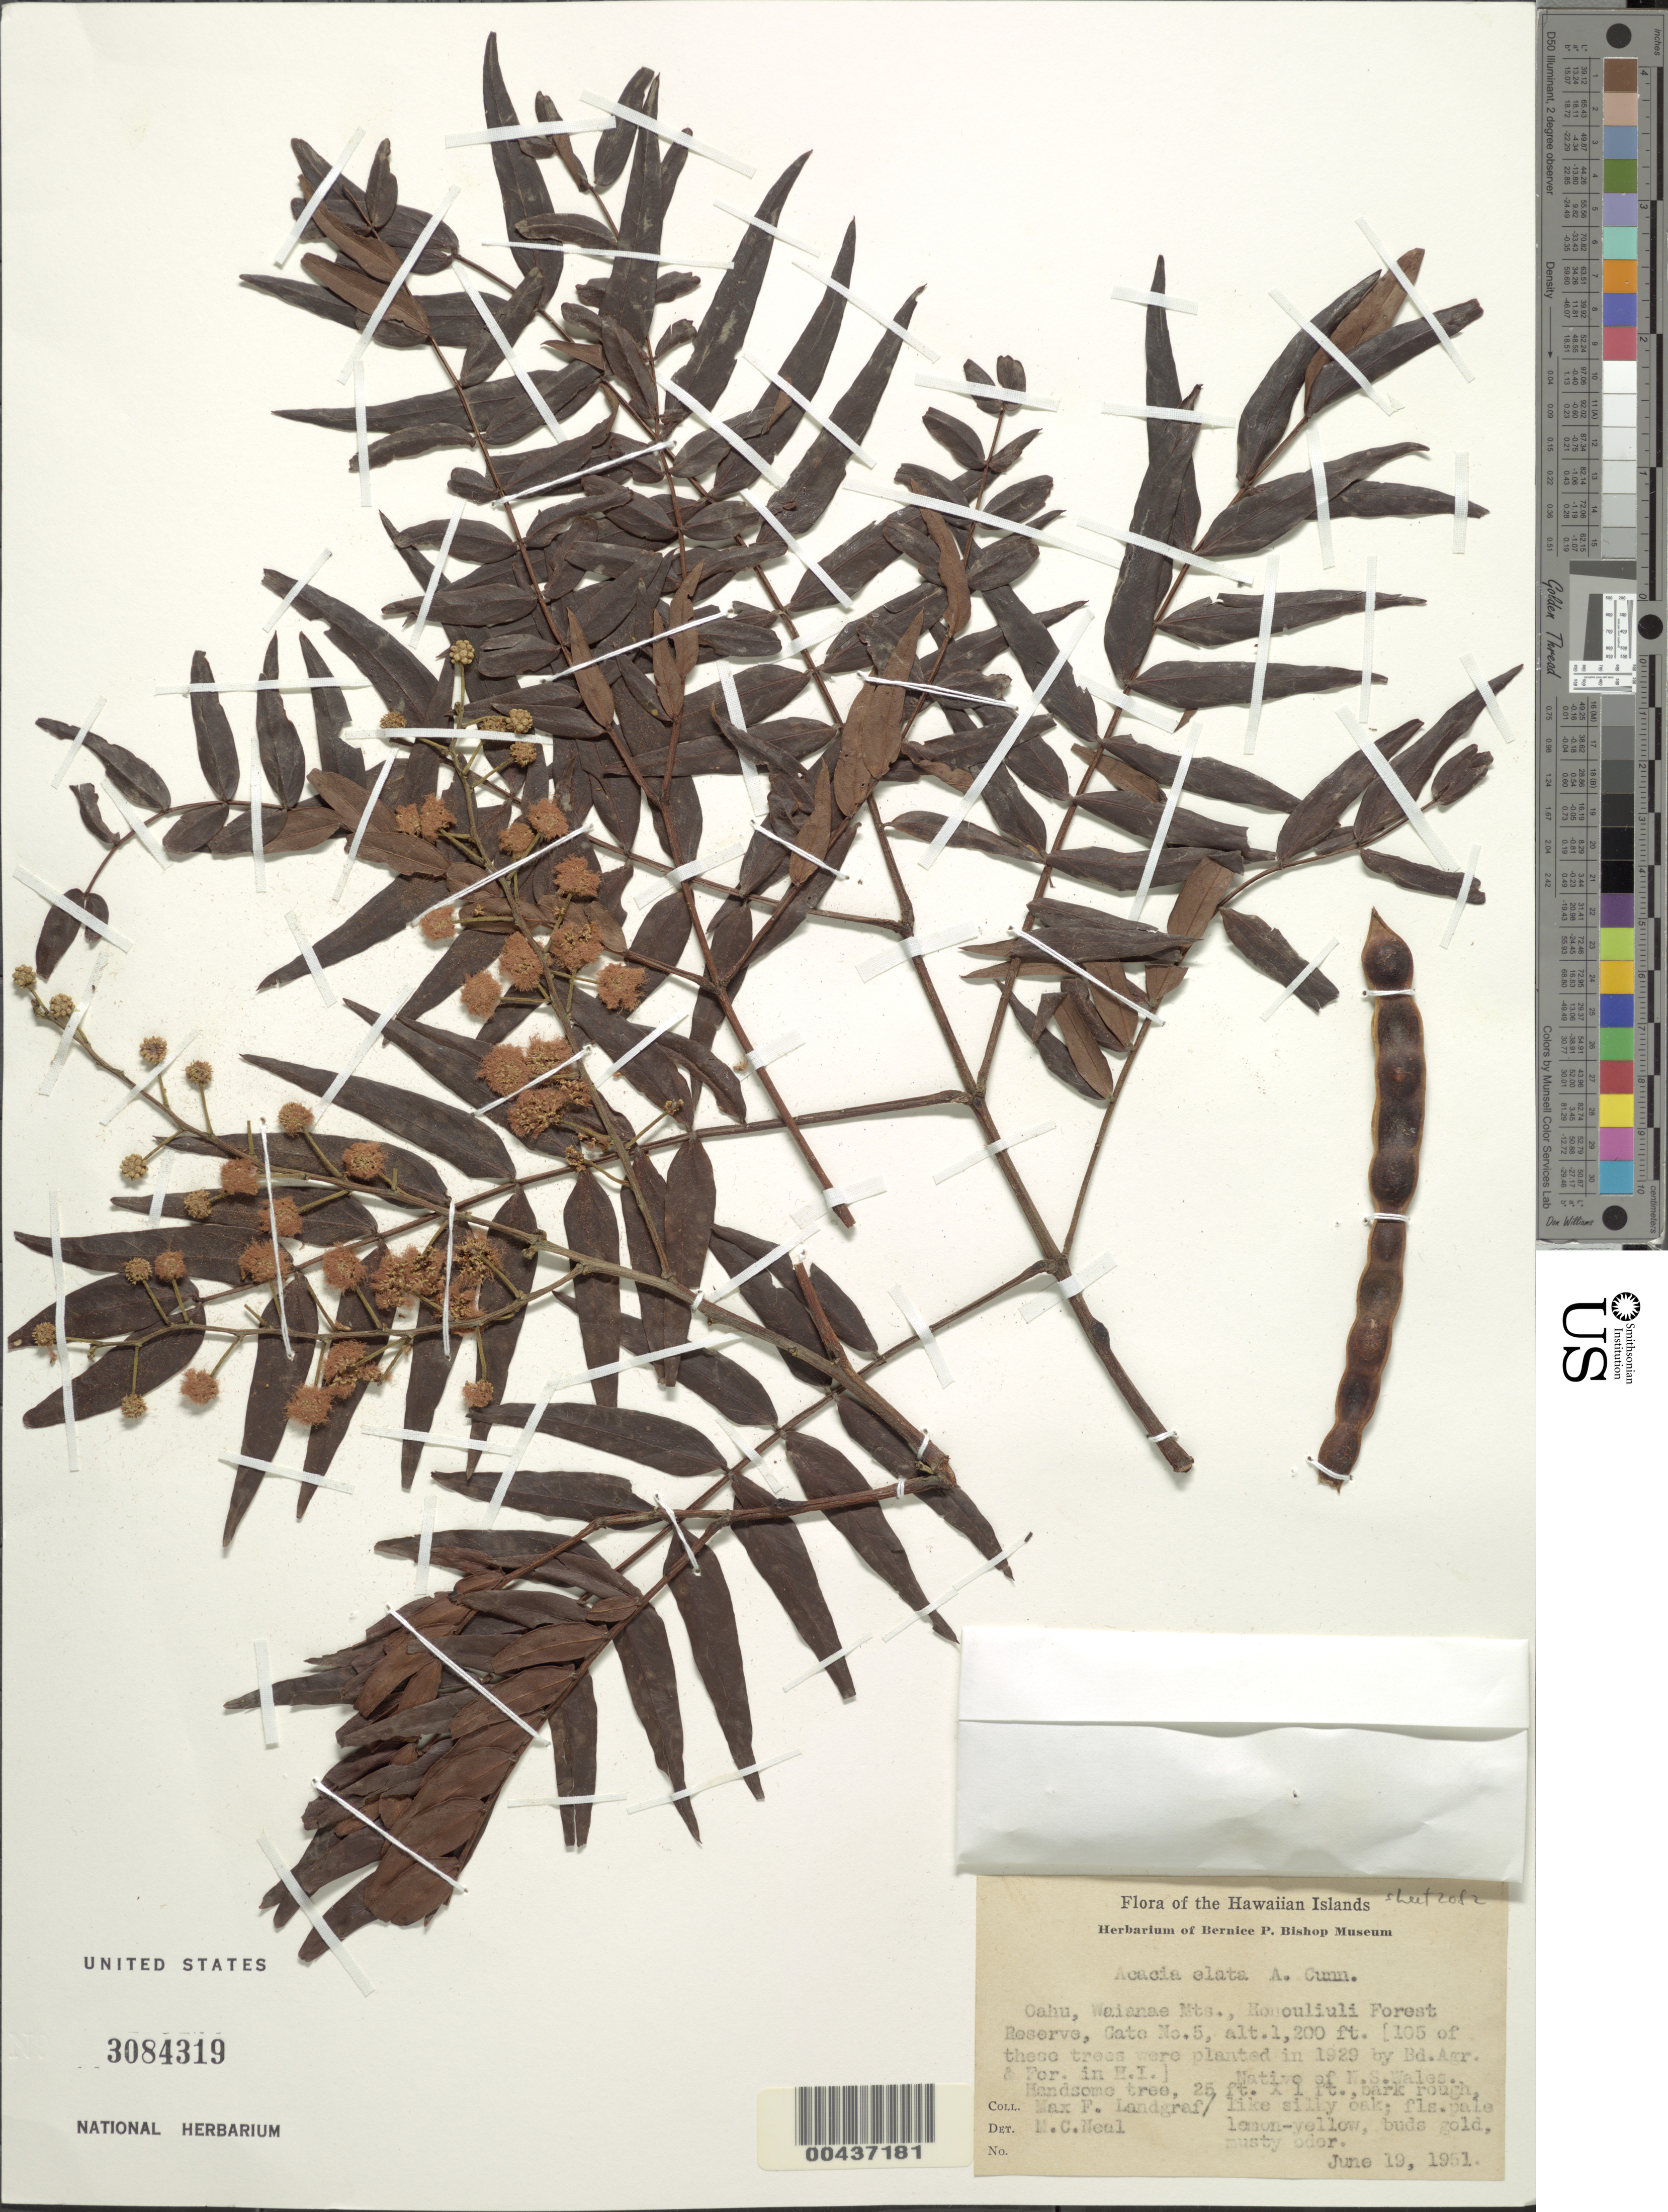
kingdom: Plantae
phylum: Tracheophyta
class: Magnoliopsida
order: Fabales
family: Fabaceae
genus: Acacia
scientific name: Acacia elata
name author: A. Cunn. ex Benth.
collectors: M. Landgraf & W. Ning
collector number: s.n., 2 of 2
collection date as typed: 19 Jun 1951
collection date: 1951-06-19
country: United States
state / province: Hawaii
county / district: Honolulu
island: Oahu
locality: Waianae Mts., Honouliuli Forest Reserve, Gate No. 5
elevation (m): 366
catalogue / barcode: US 3084319